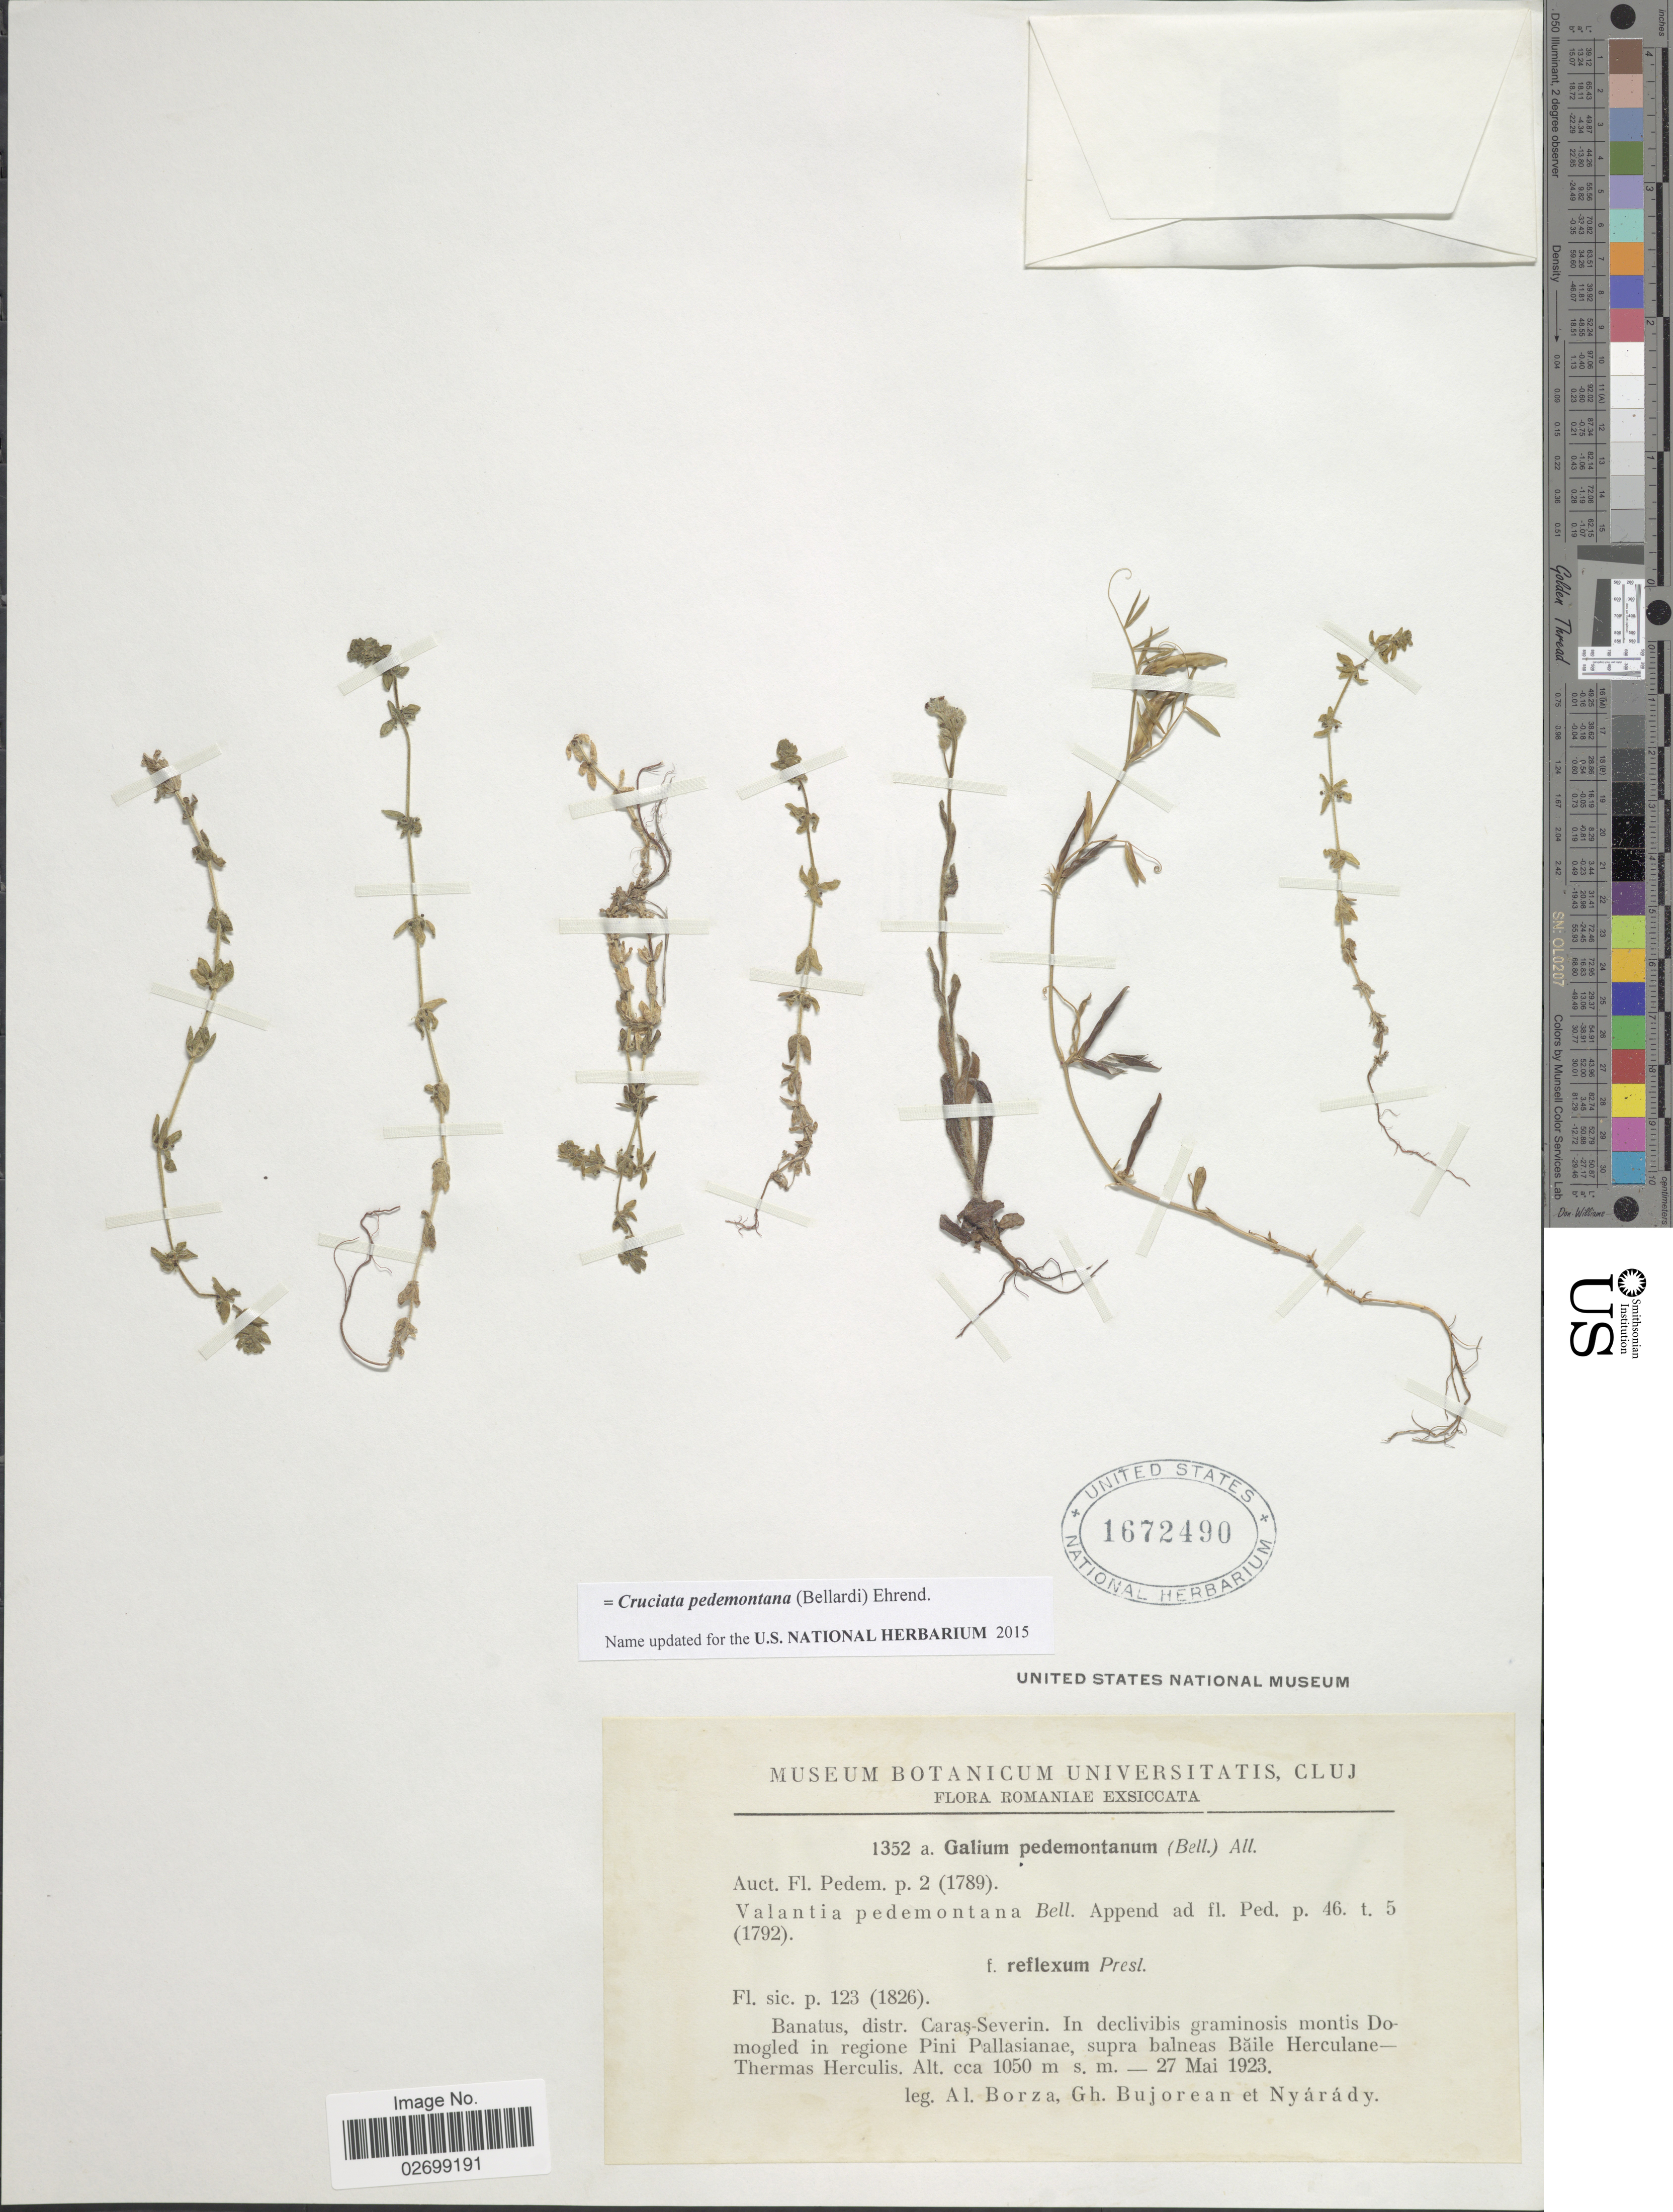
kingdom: Plantae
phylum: Tracheophyta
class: Magnoliopsida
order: Gentianales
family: Rubiaceae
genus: Cruciata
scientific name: Cruciata pedemontana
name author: (Bellardi) Ehrend.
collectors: A. Borza, G. Bujorean & Nyárády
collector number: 1352a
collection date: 1923-05-27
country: Romania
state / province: Caras-Severin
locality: Banatus, in declivibis graminosis montis Domgled in regione Pini Pallasianane, supra balneas Baile Herculane-Thermas Herculis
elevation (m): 1050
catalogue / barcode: US 1672490